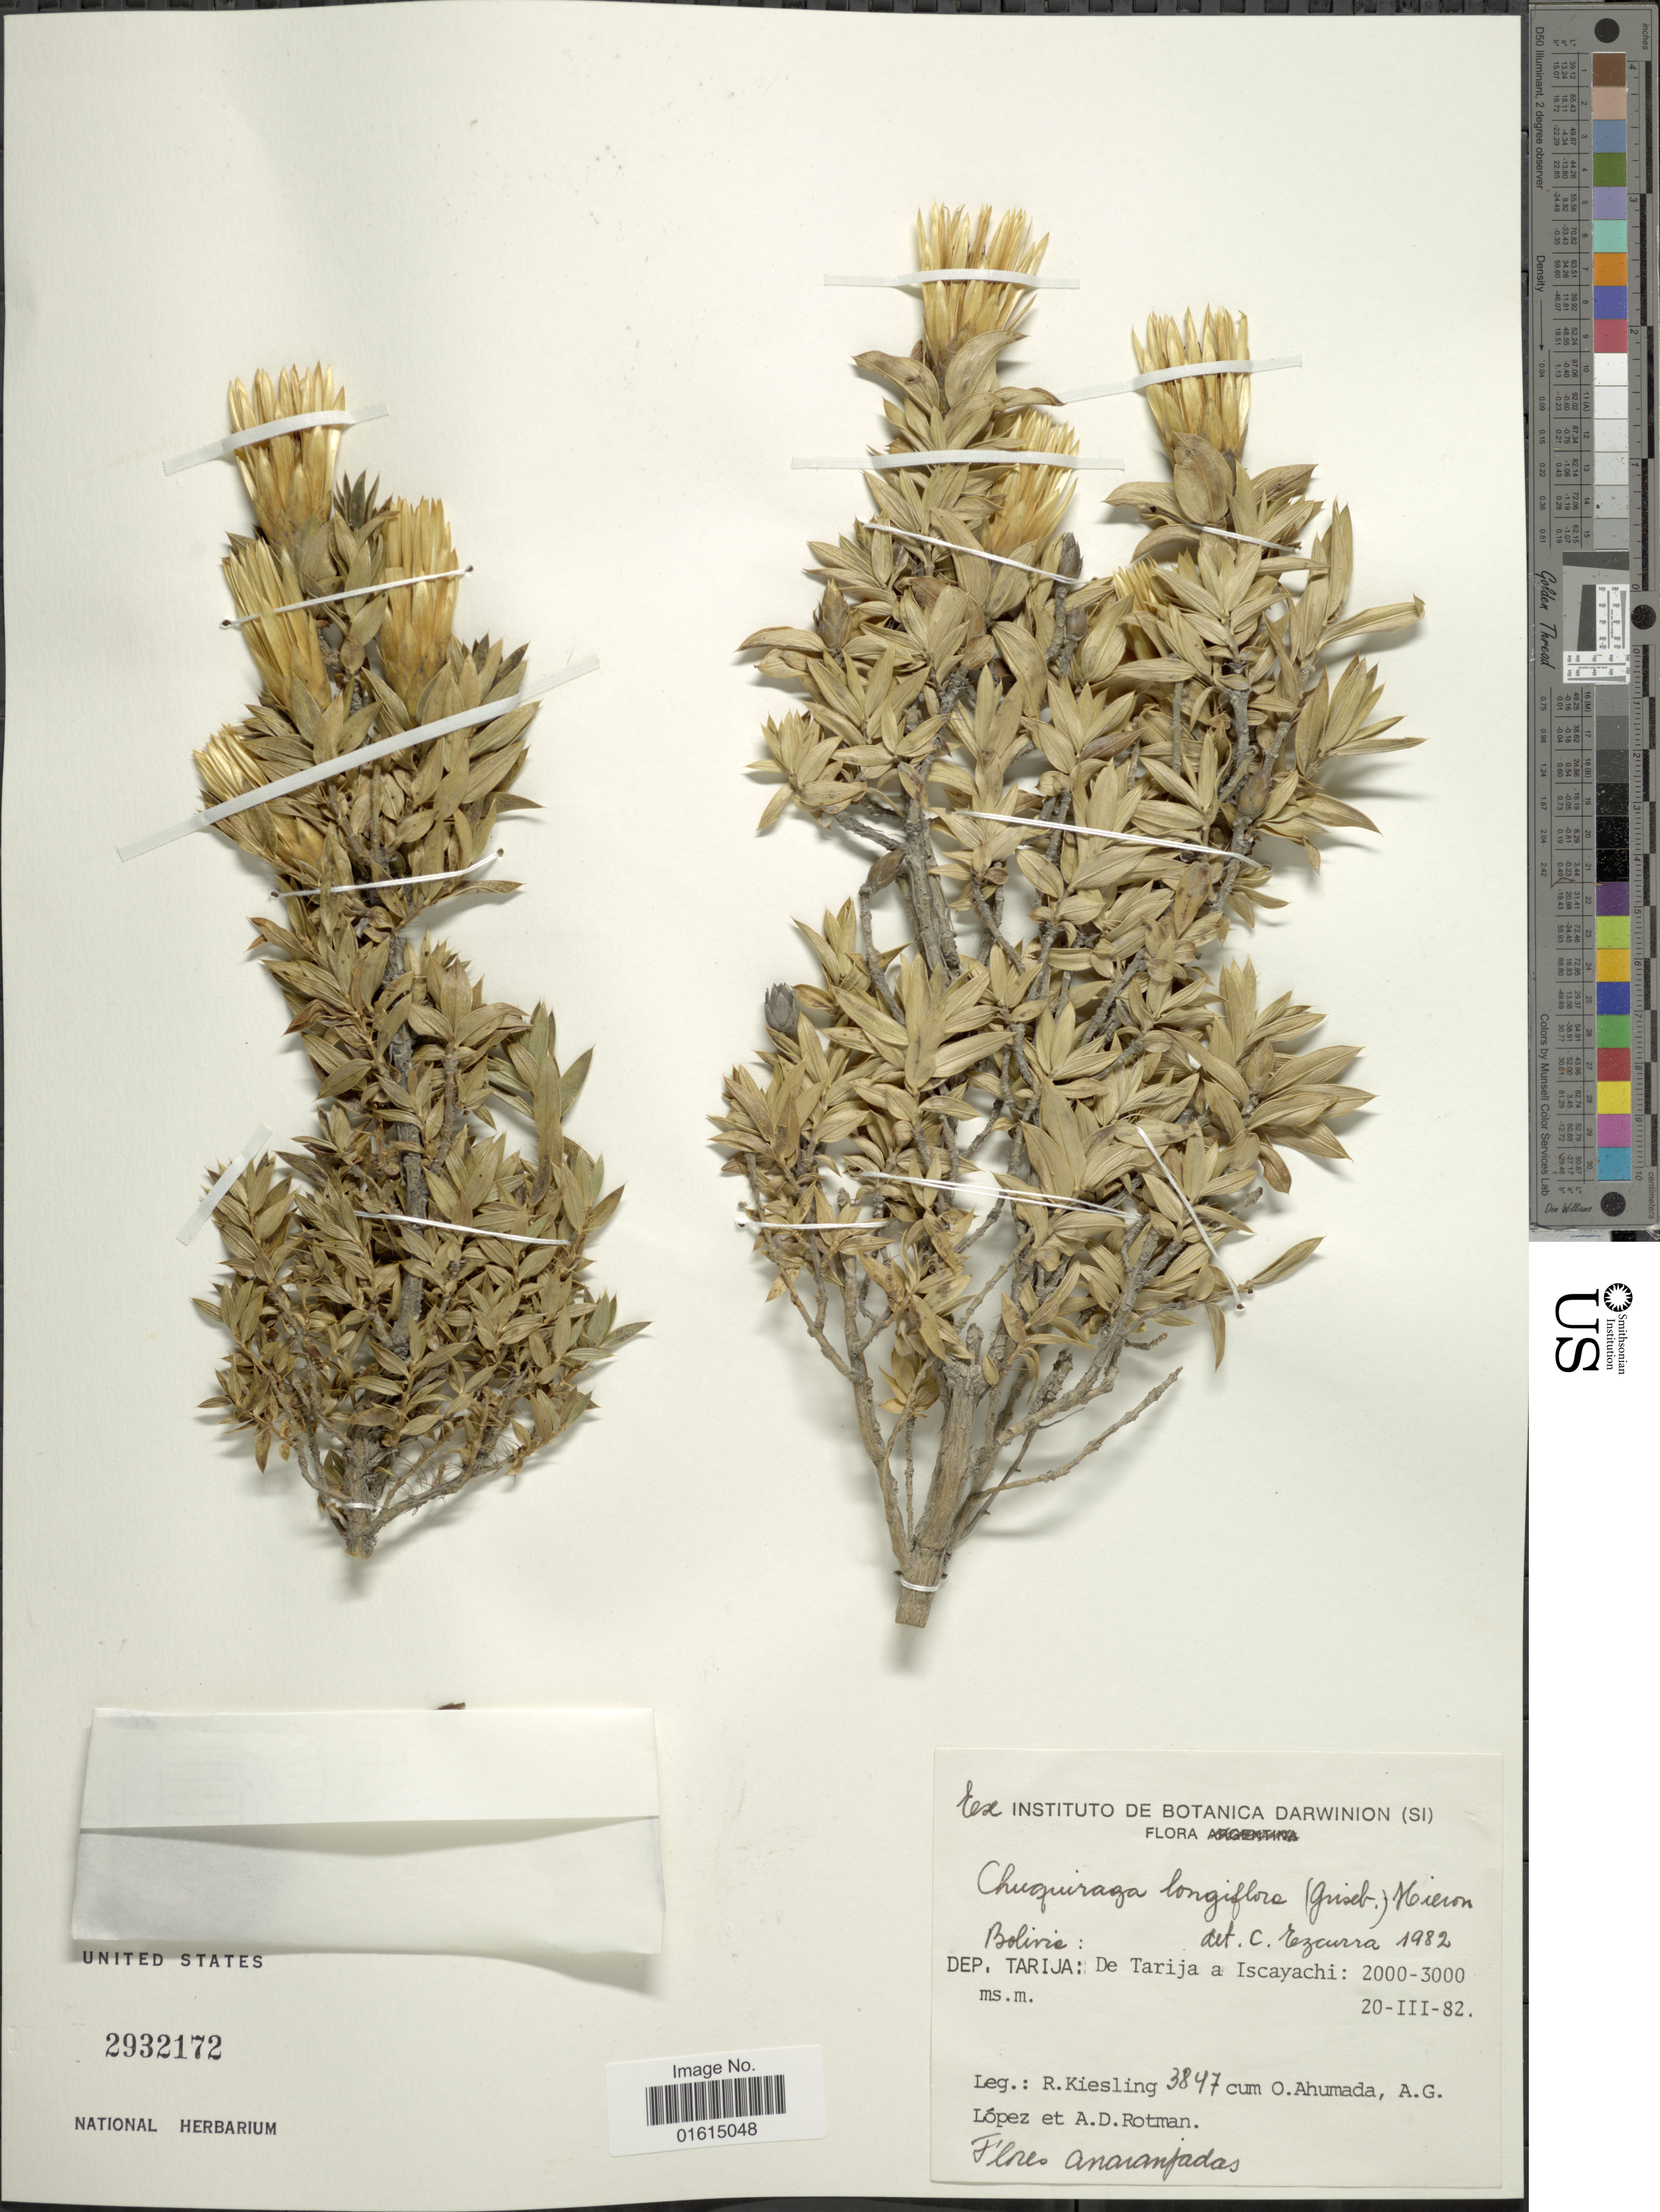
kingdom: Plantae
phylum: Tracheophyta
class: Magnoliopsida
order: Asterales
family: Asteraceae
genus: Chuquiraga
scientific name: Chuquiraga longiflora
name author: (Griseb.) Hieron.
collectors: R. Kiesling, O. Ahumada, A. G. Lopez & A. D. Rotman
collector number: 3847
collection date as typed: Transcribed d/m/y: 20/3/82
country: Bolivia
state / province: Tarija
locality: Dep. Tarija, de Tarija a Iscayachi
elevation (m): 2000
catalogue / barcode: US 2932172